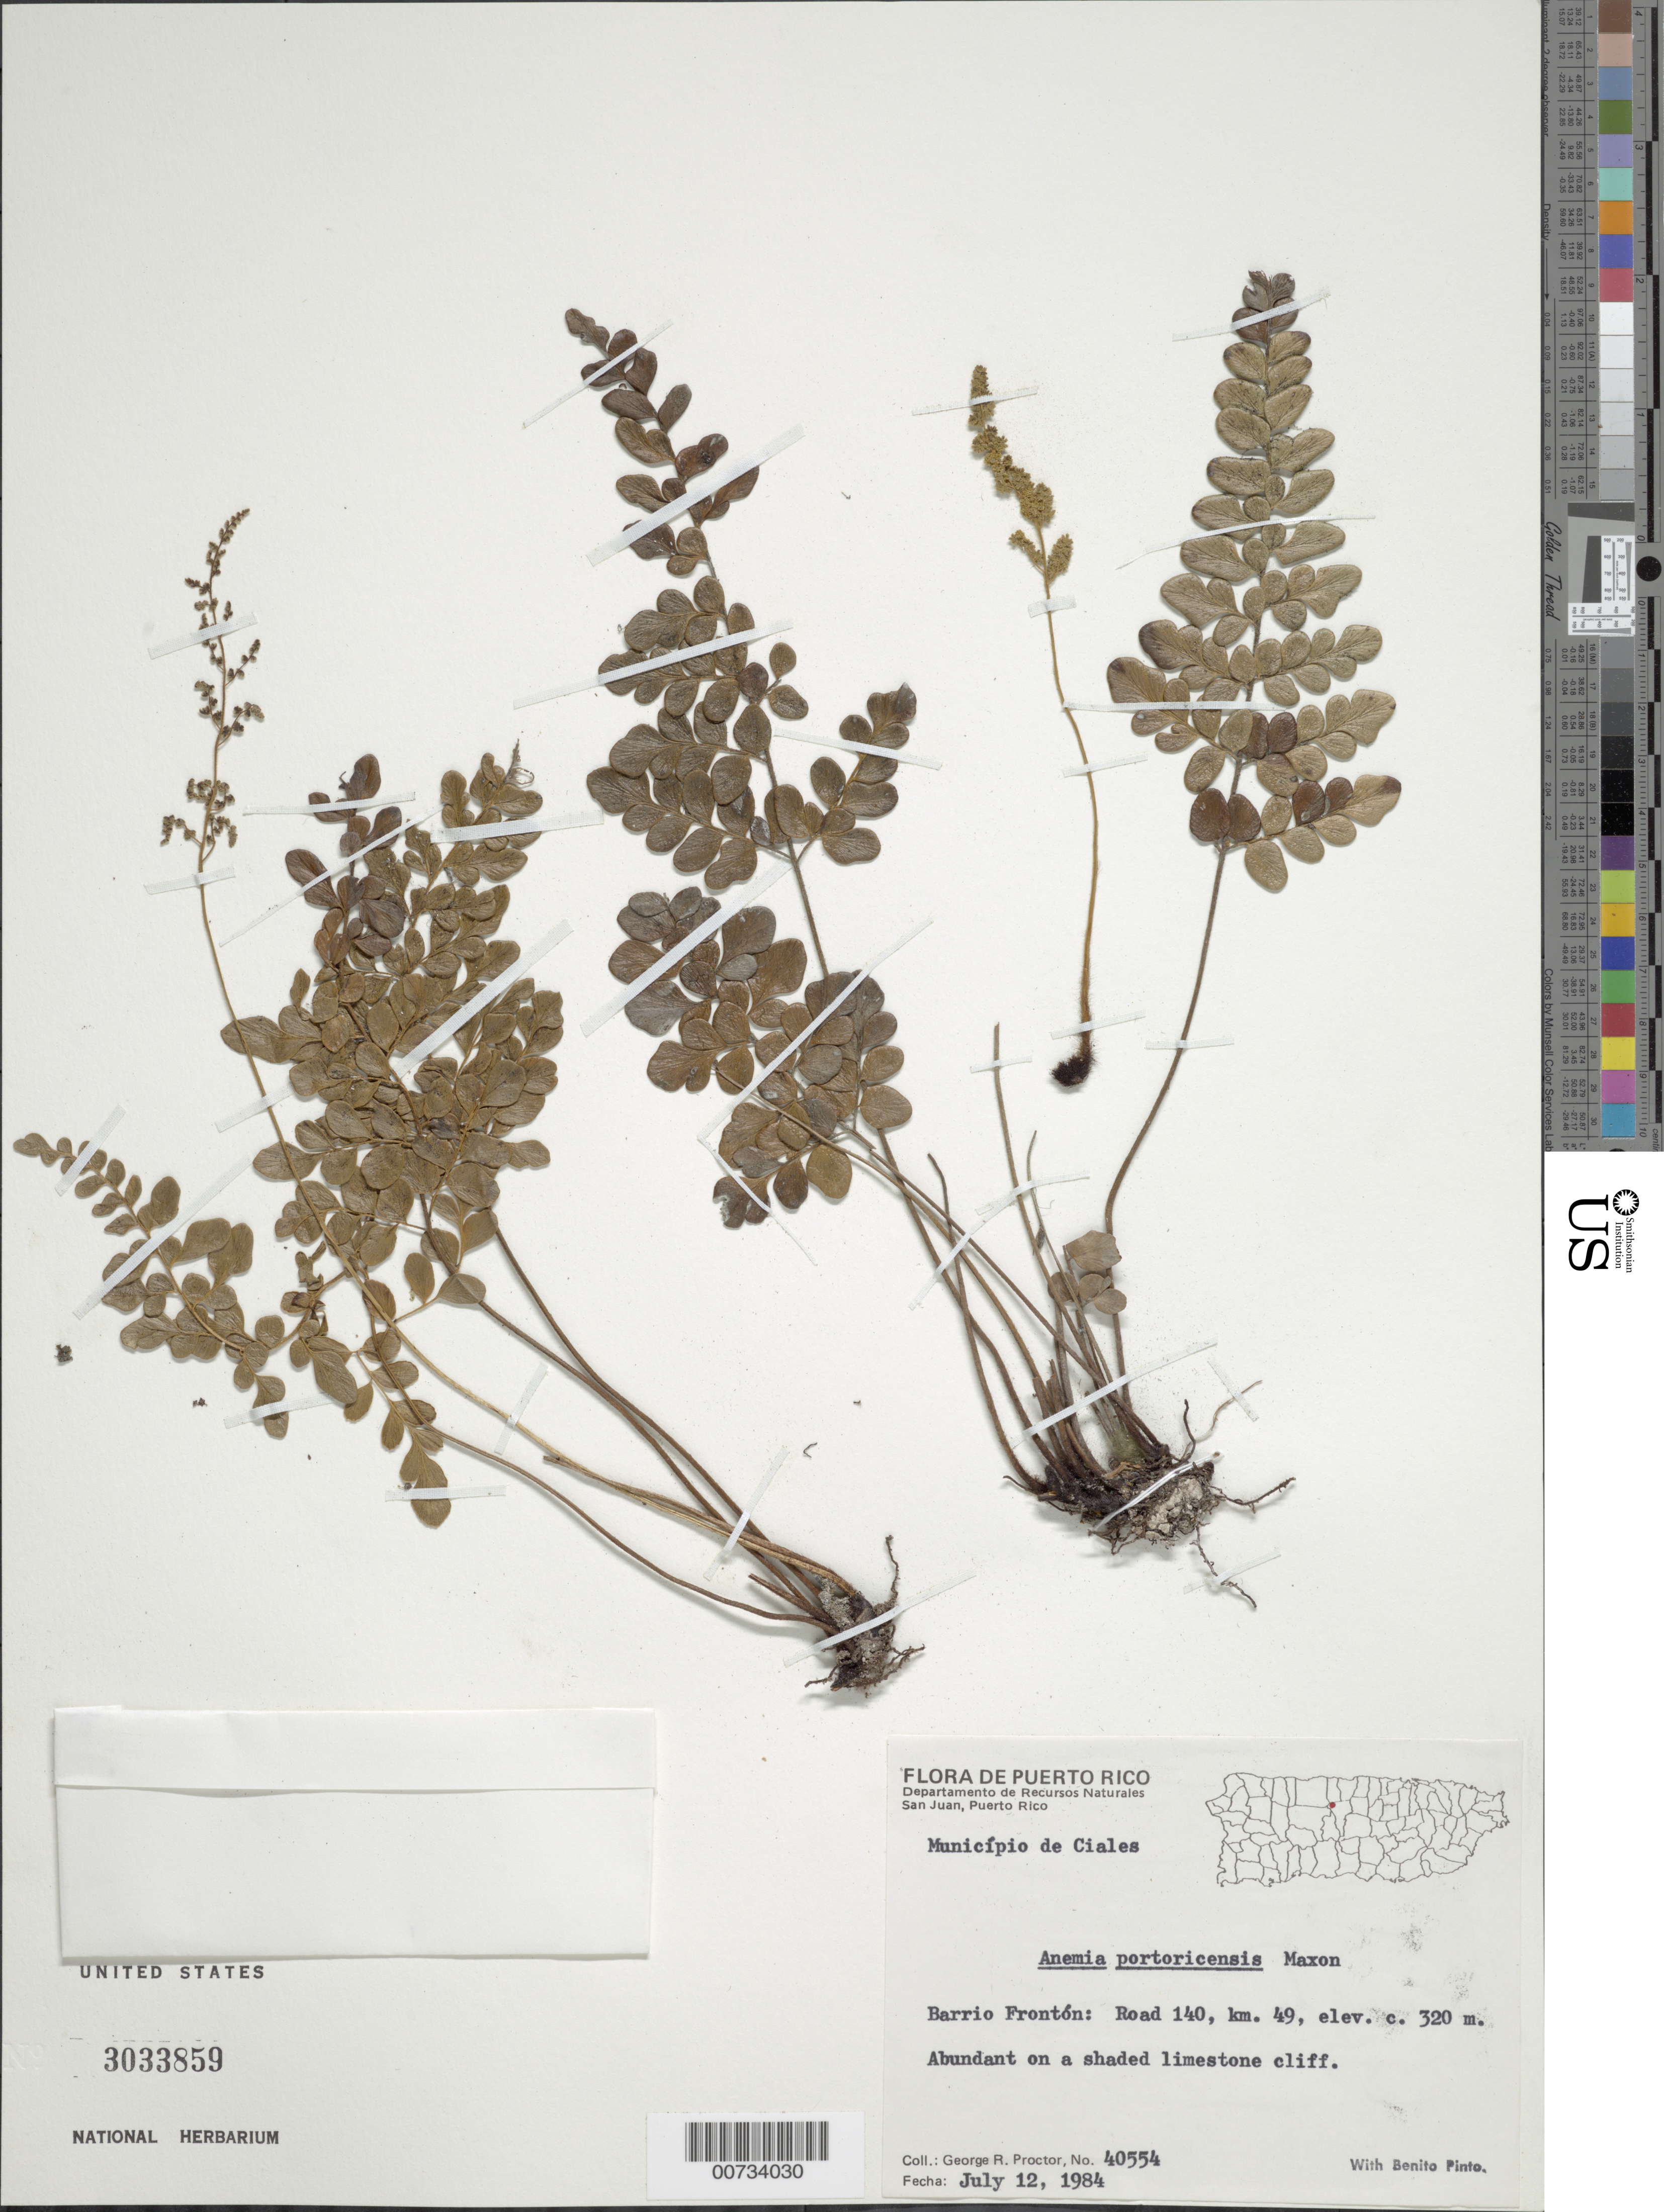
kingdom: Plantae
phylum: Tracheophyta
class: Polypodiopsida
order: Schizaeales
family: Anemiaceae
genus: Anemia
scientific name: Anemia portoricensis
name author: Maxon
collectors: G. R. Proctor & B. Pinto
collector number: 40554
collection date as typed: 12 Jul 1984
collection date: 1984-07-12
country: Puerto Rico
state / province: Ciales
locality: Mun. Ciales, Barrio Frontón: Road 140, km 49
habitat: Shaded limestone cliff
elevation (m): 320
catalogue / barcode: US 3033859